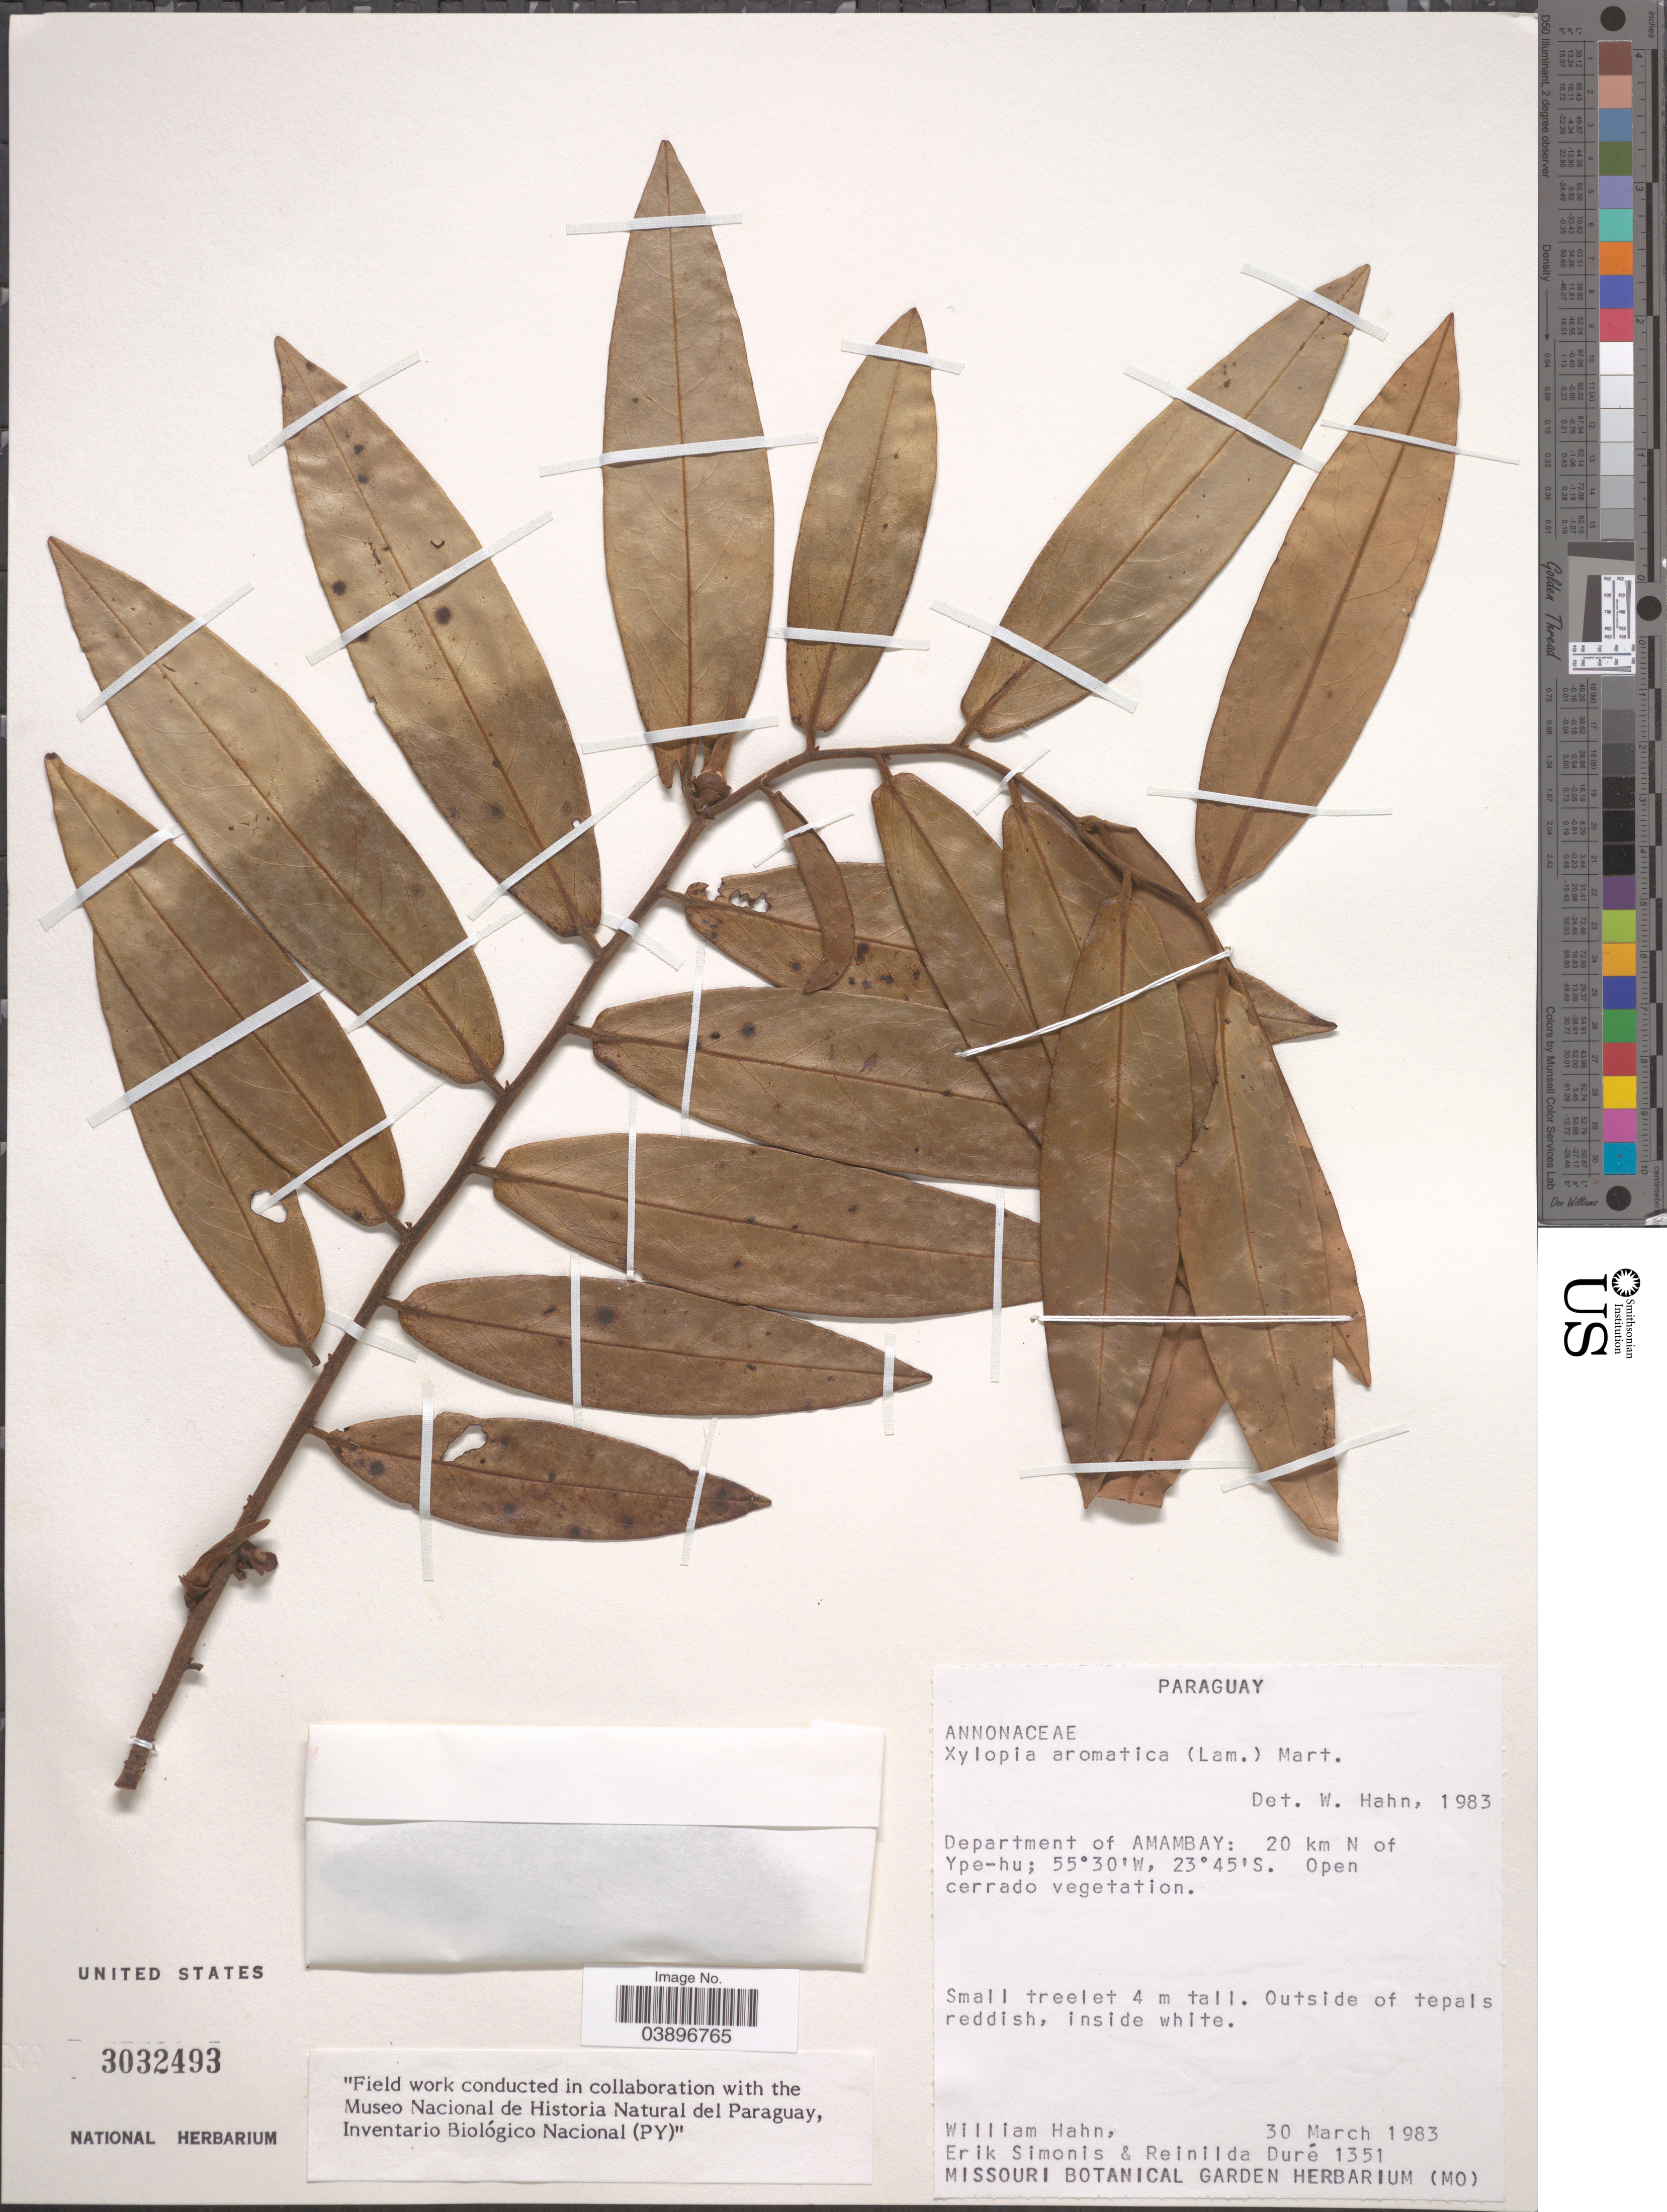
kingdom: Plantae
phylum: Tracheophyta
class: Magnoliopsida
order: Magnoliales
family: Annonaceae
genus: Xylopia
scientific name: Xylopia aromatica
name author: (Lam.) Mart.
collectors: W. Hahn, E. Simonis & R. Duré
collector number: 1351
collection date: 1983-03-30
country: Paraguay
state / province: Amambay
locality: Department of Amambay: 20 km N of Ype-hu.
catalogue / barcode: US 3032493